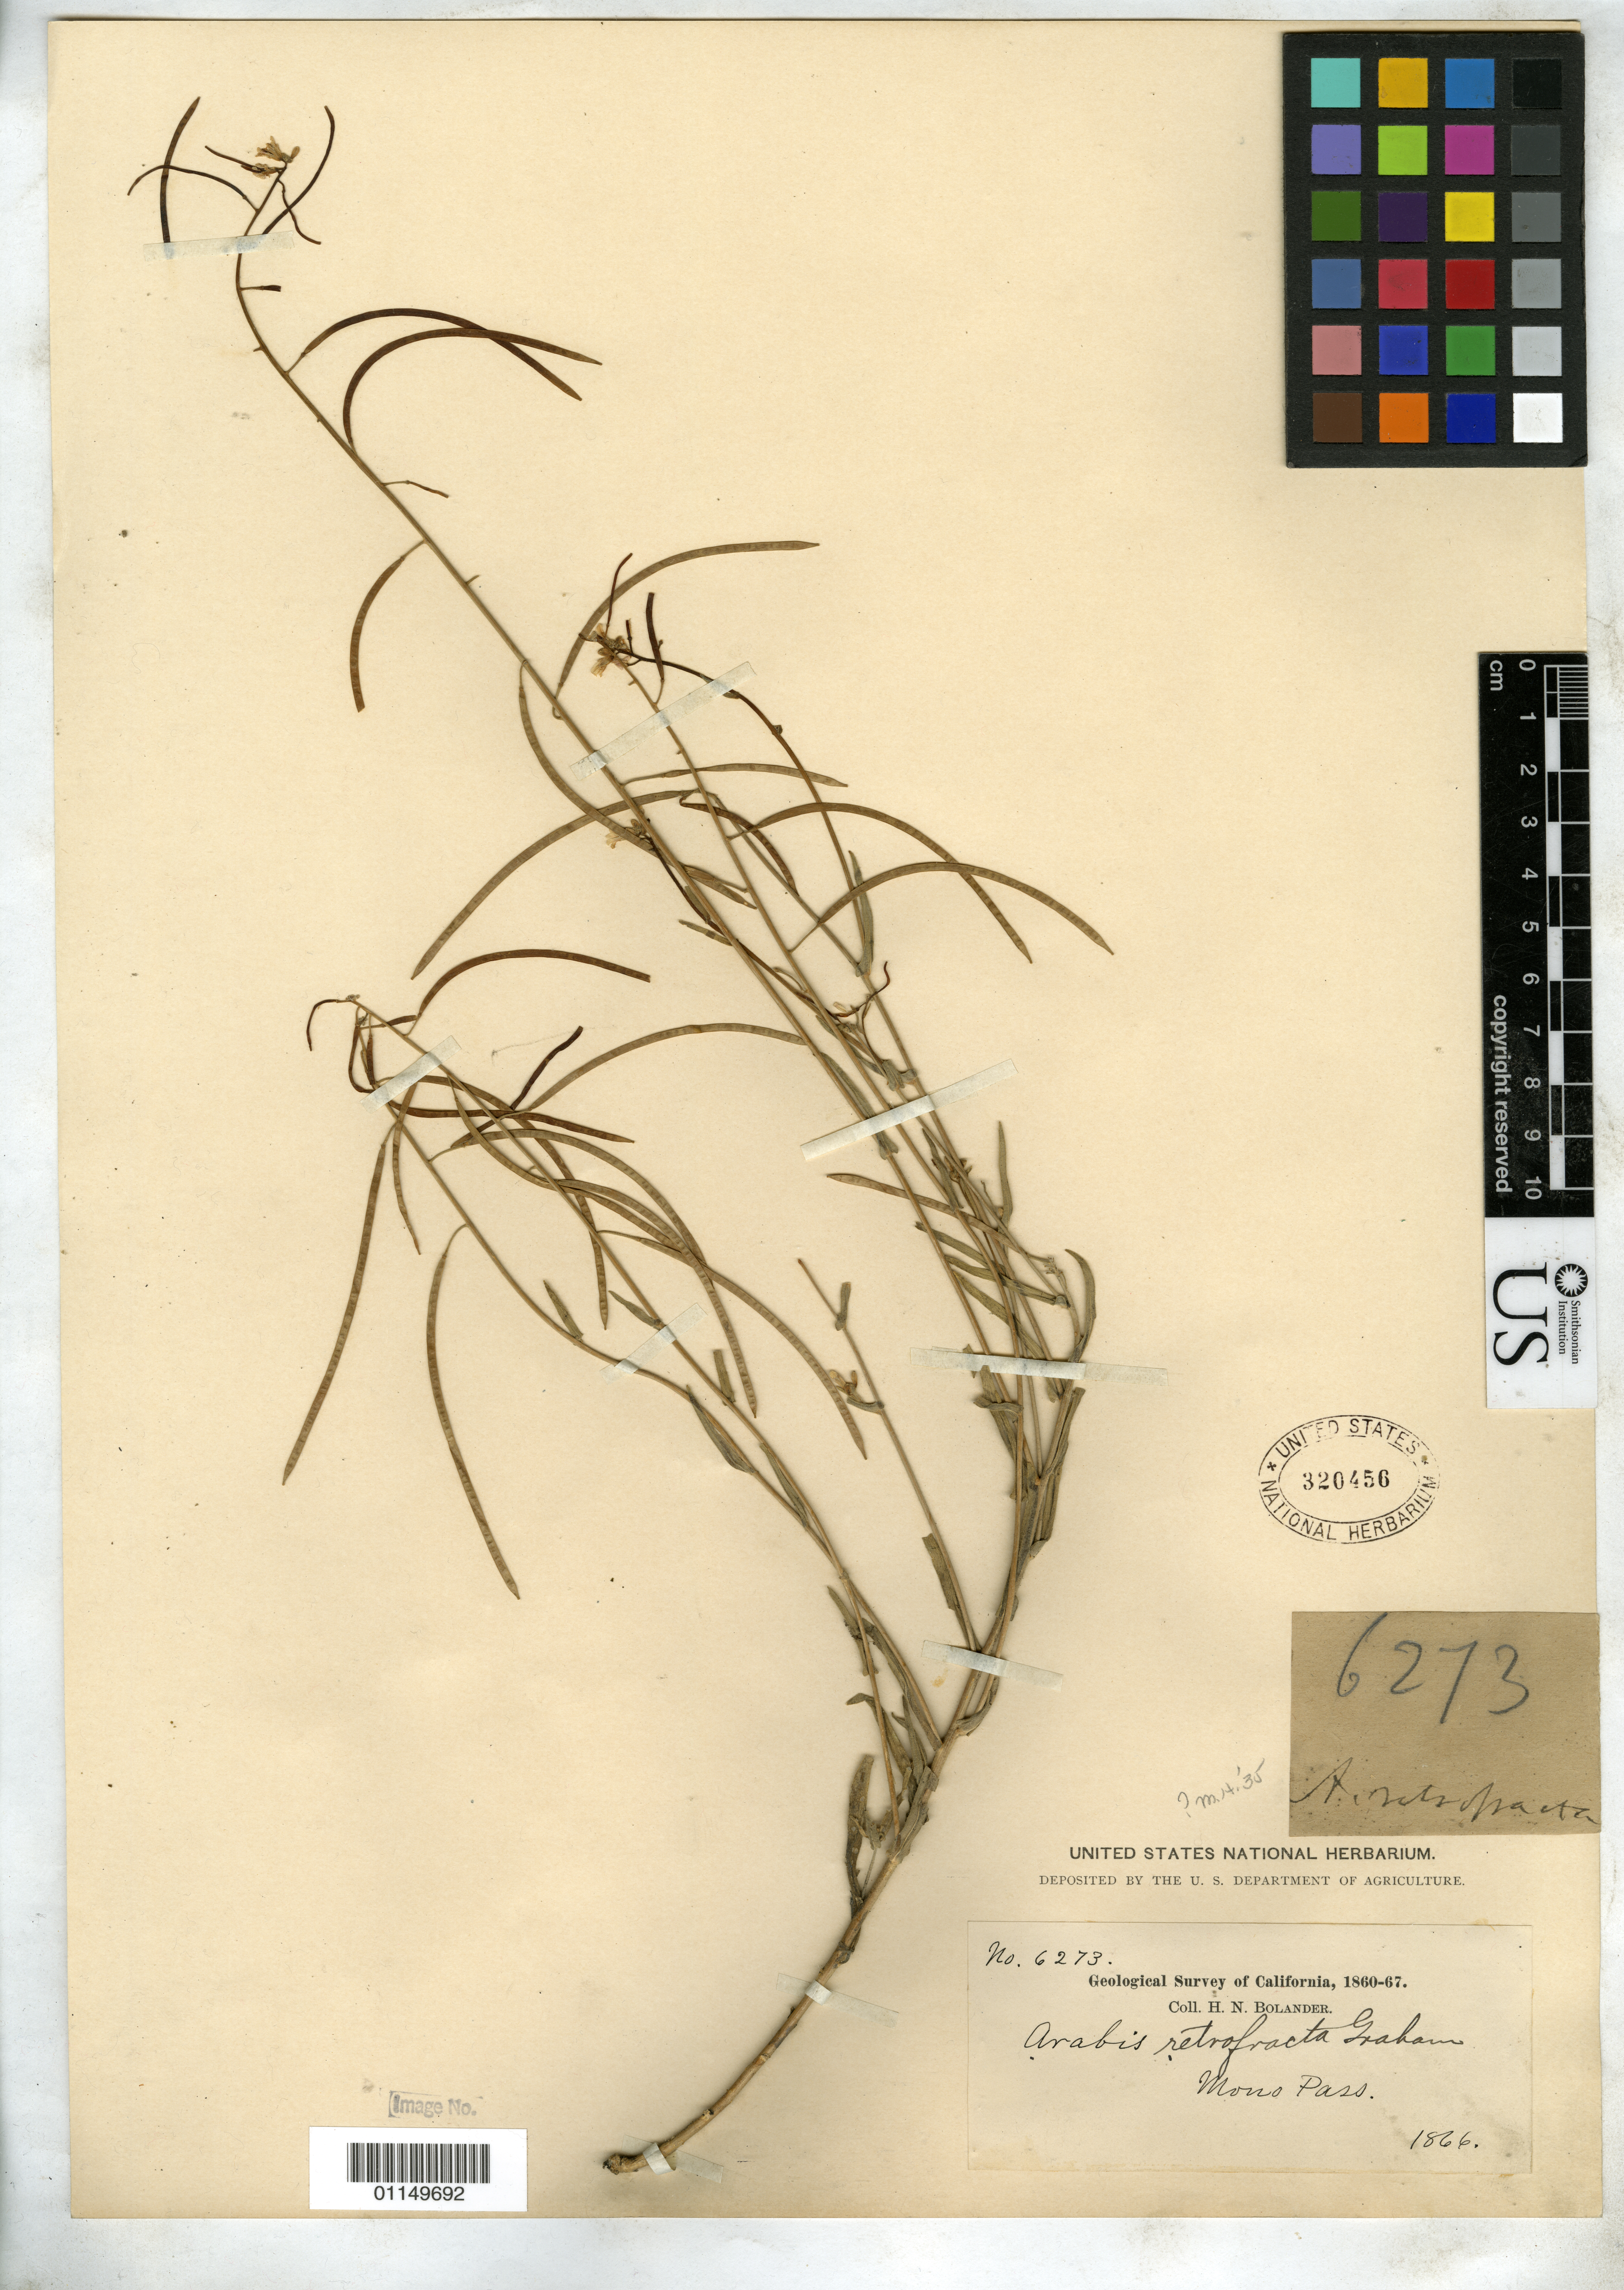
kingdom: Plantae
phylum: Tracheophyta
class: Magnoliopsida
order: Brassicales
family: Brassicaceae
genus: Arabis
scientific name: Arabis sparsiflora var. subvillosa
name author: (S. Watson) Rollins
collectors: H. Bolander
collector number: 6273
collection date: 1866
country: United States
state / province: California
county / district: Mono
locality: Mono Pass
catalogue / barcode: US 320456